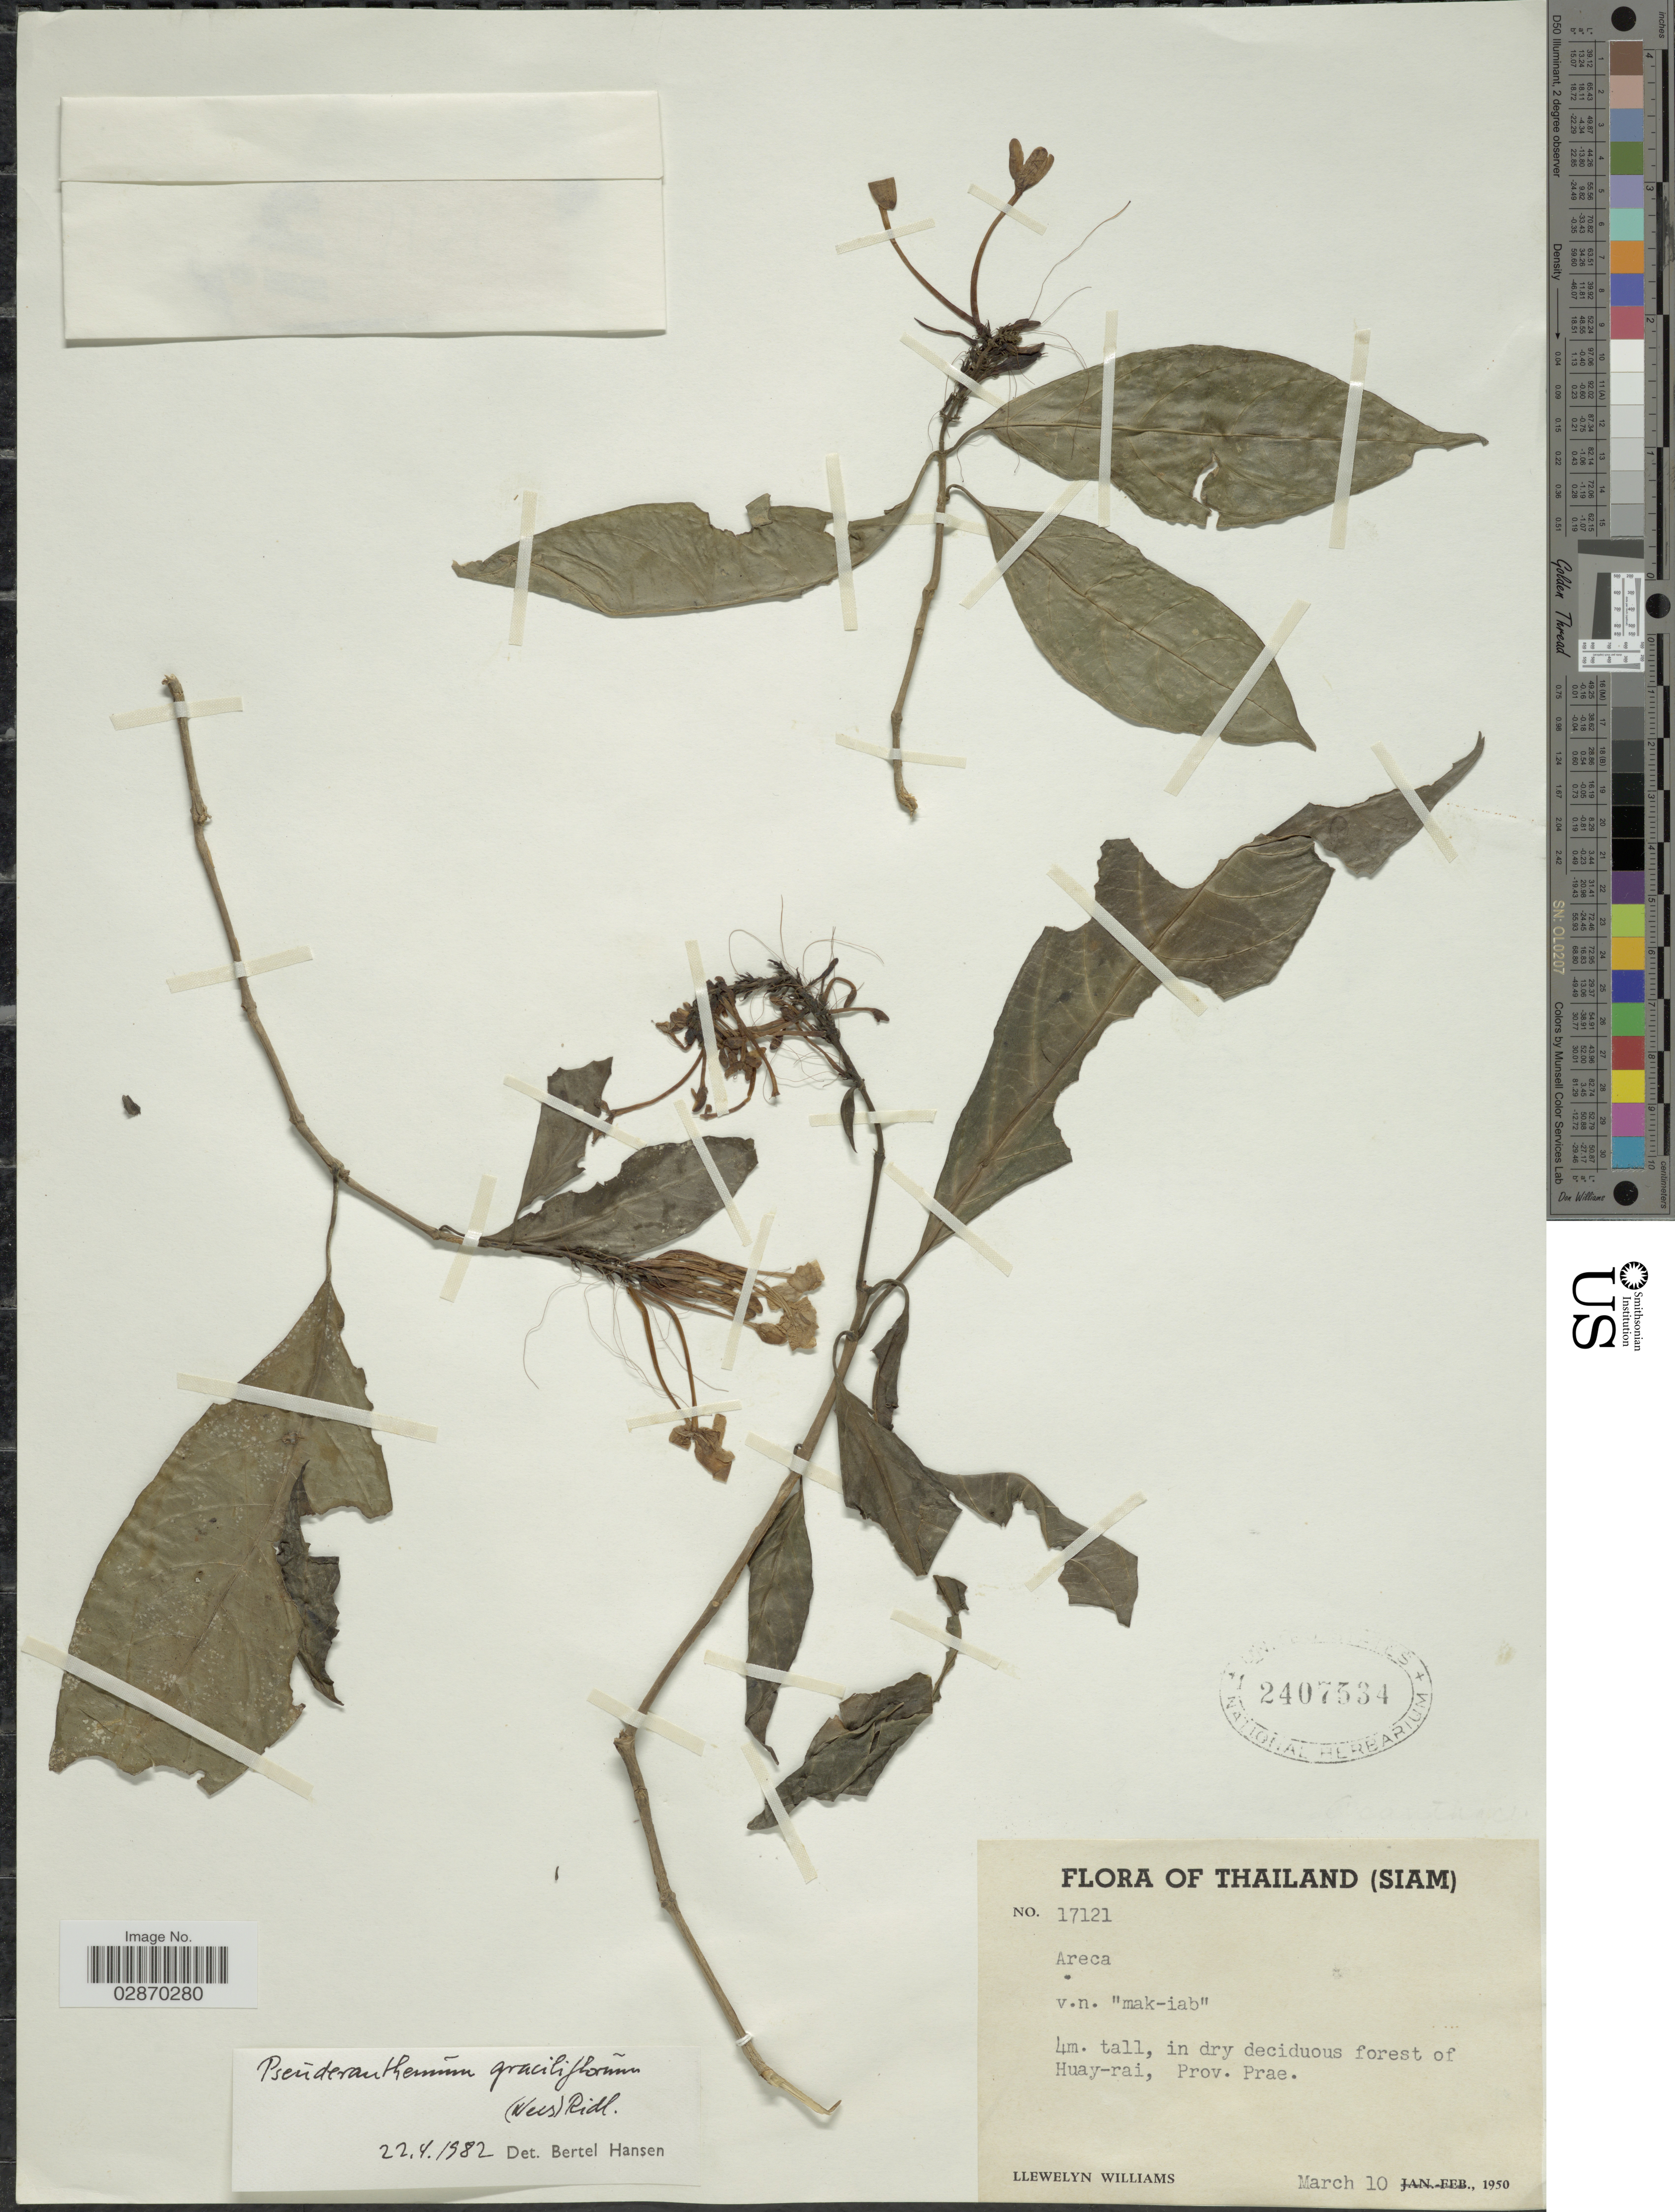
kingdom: Plantae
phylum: Tracheophyta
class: Magnoliopsida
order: Lamiales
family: Acanthaceae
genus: Pseuderanthemum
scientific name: Pseuderanthemum graciliflorum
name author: (Nees) Ridl.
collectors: Ll. Williams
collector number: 17121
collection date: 1950-03-10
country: Thailand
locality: Siam. In dry deciduous forest of Huay-rai, Prov. Prae.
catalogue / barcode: US 2407534